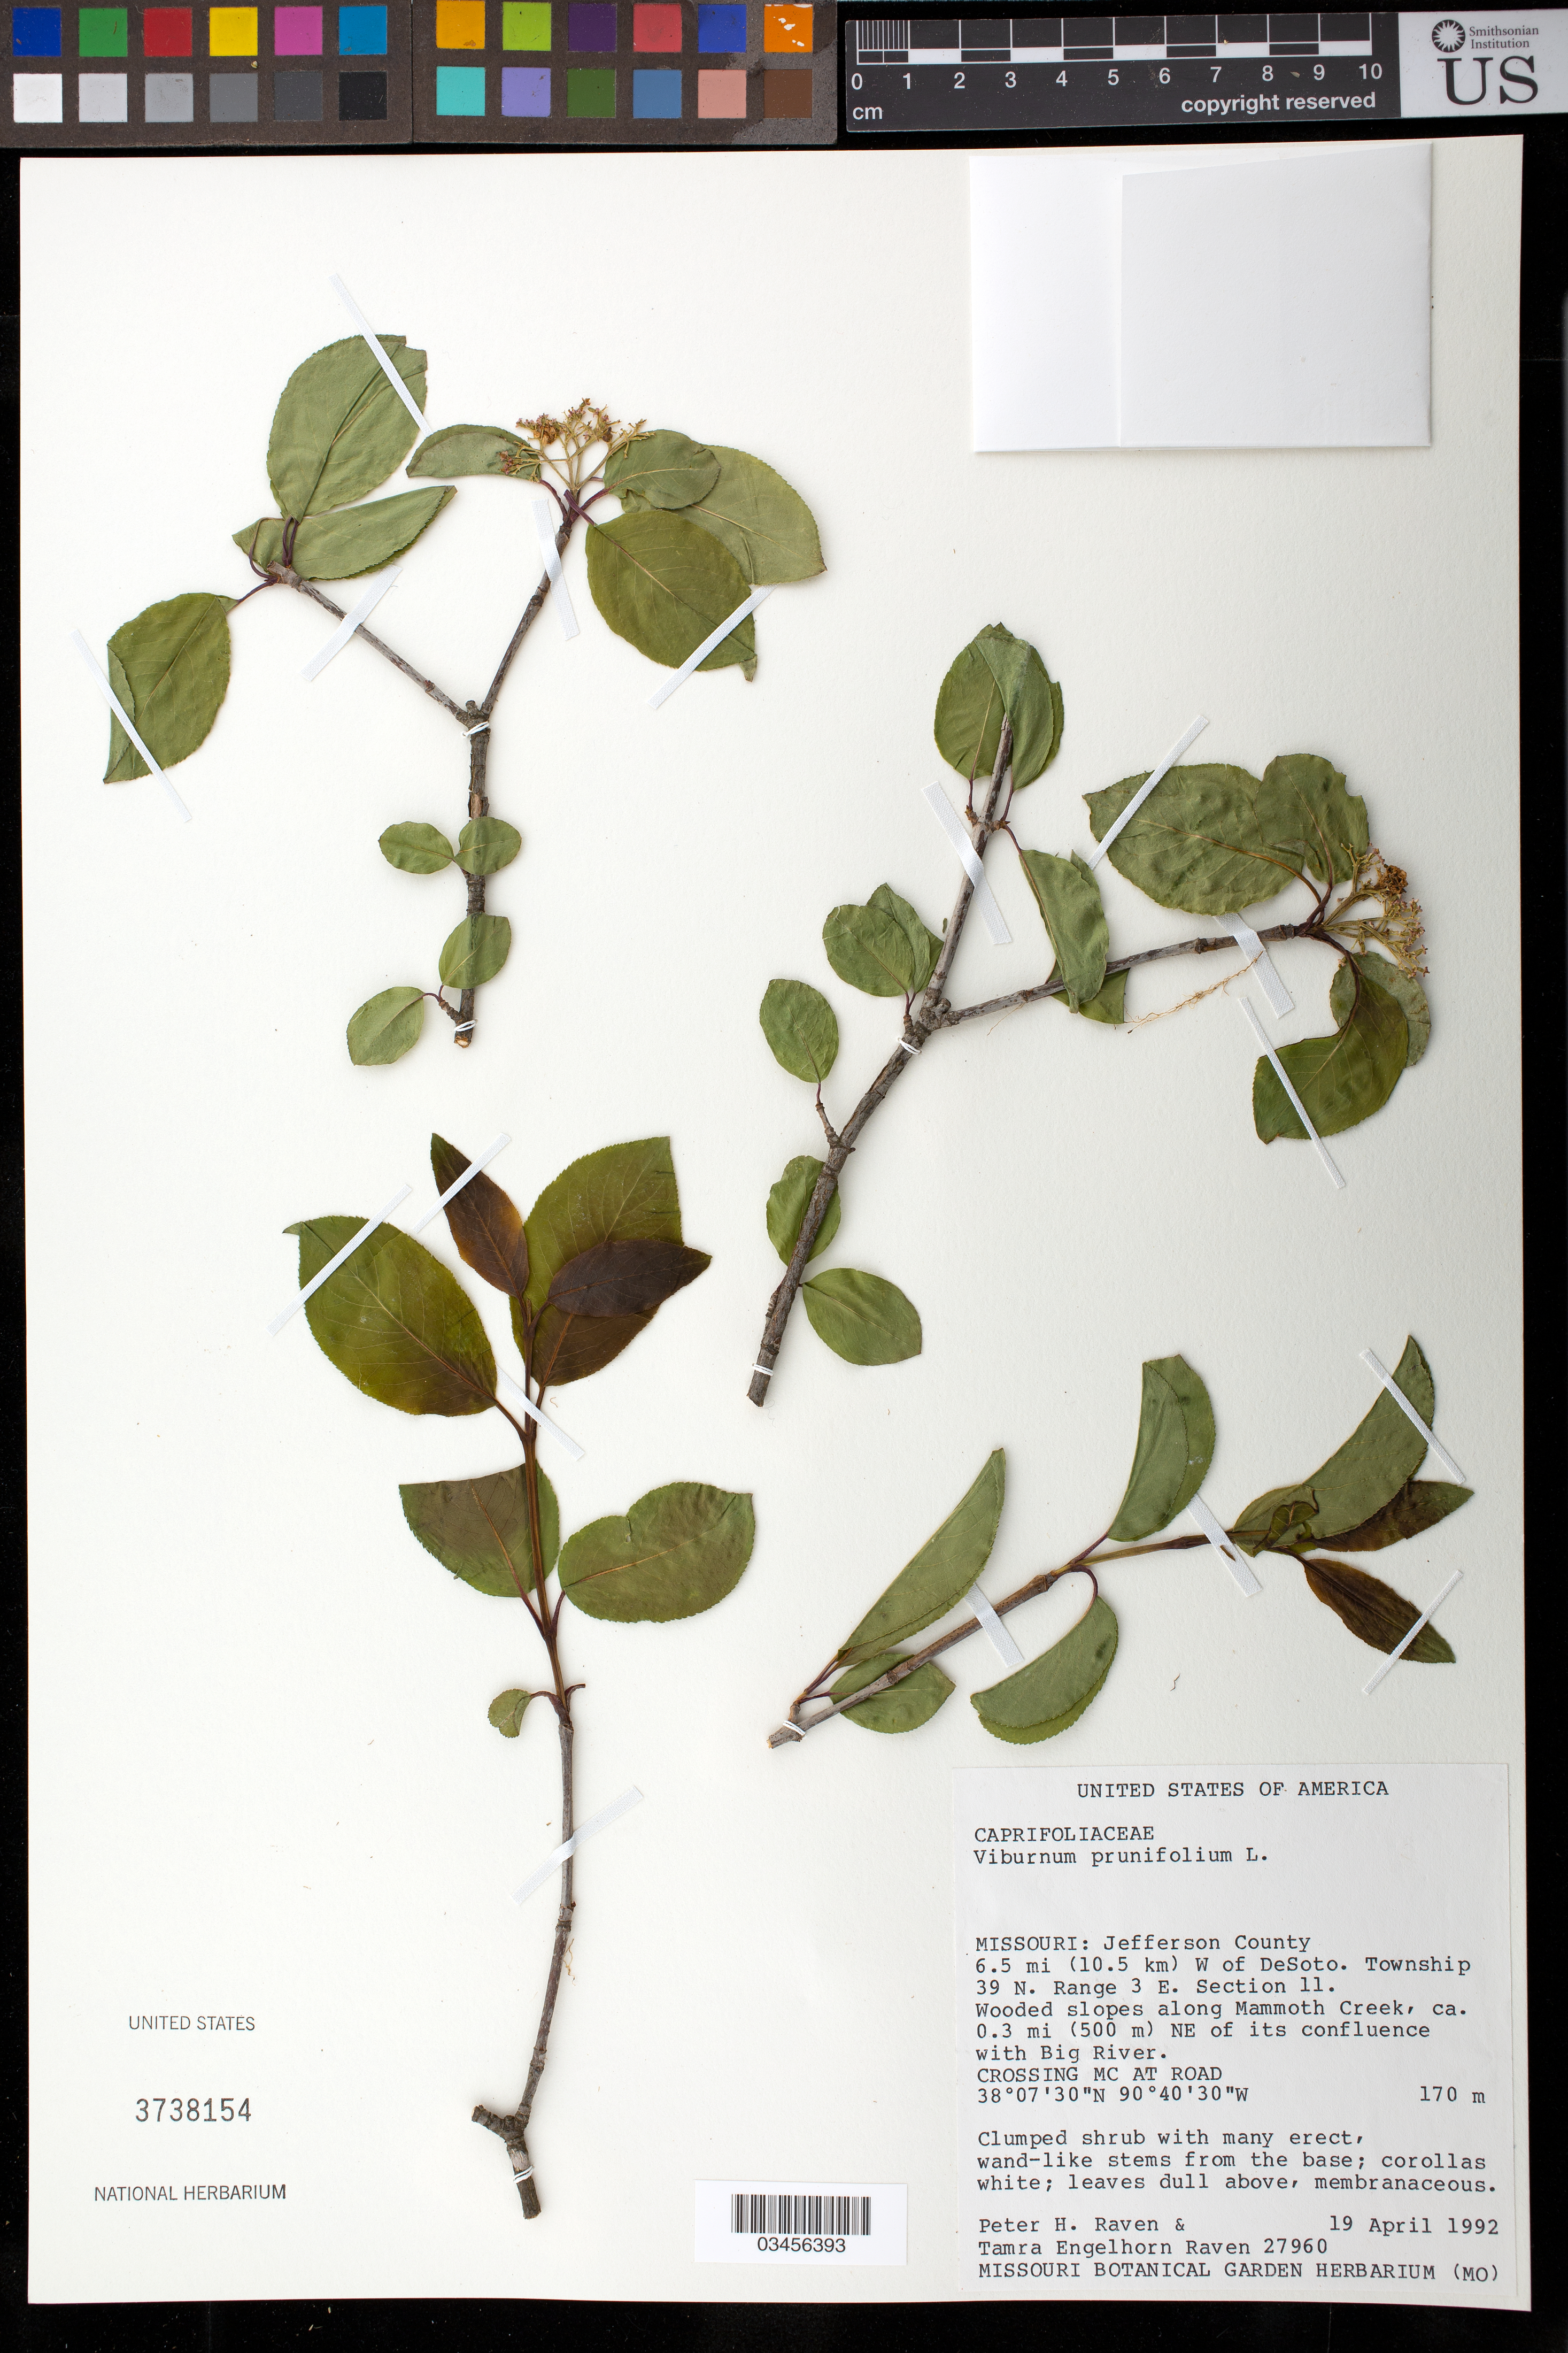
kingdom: Plantae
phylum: Tracheophyta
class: Magnoliopsida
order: Dipsacales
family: Viburnaceae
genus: Viburnum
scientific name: Viburnum prunifolium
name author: L.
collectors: P. Raven & T. Raven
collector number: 27960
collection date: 1992-04-19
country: United States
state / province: Missouri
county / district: Jefferson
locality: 6.5 mi (10.5 km) W of DeSoto. Township 39 N. Range 3 E. Section 11. Wooded slopes along Mammoth Creek, ca. 0,3 mi. (500 m) NE of its confluence with Big River. Crossing MC at Road.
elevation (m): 170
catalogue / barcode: US 3738154